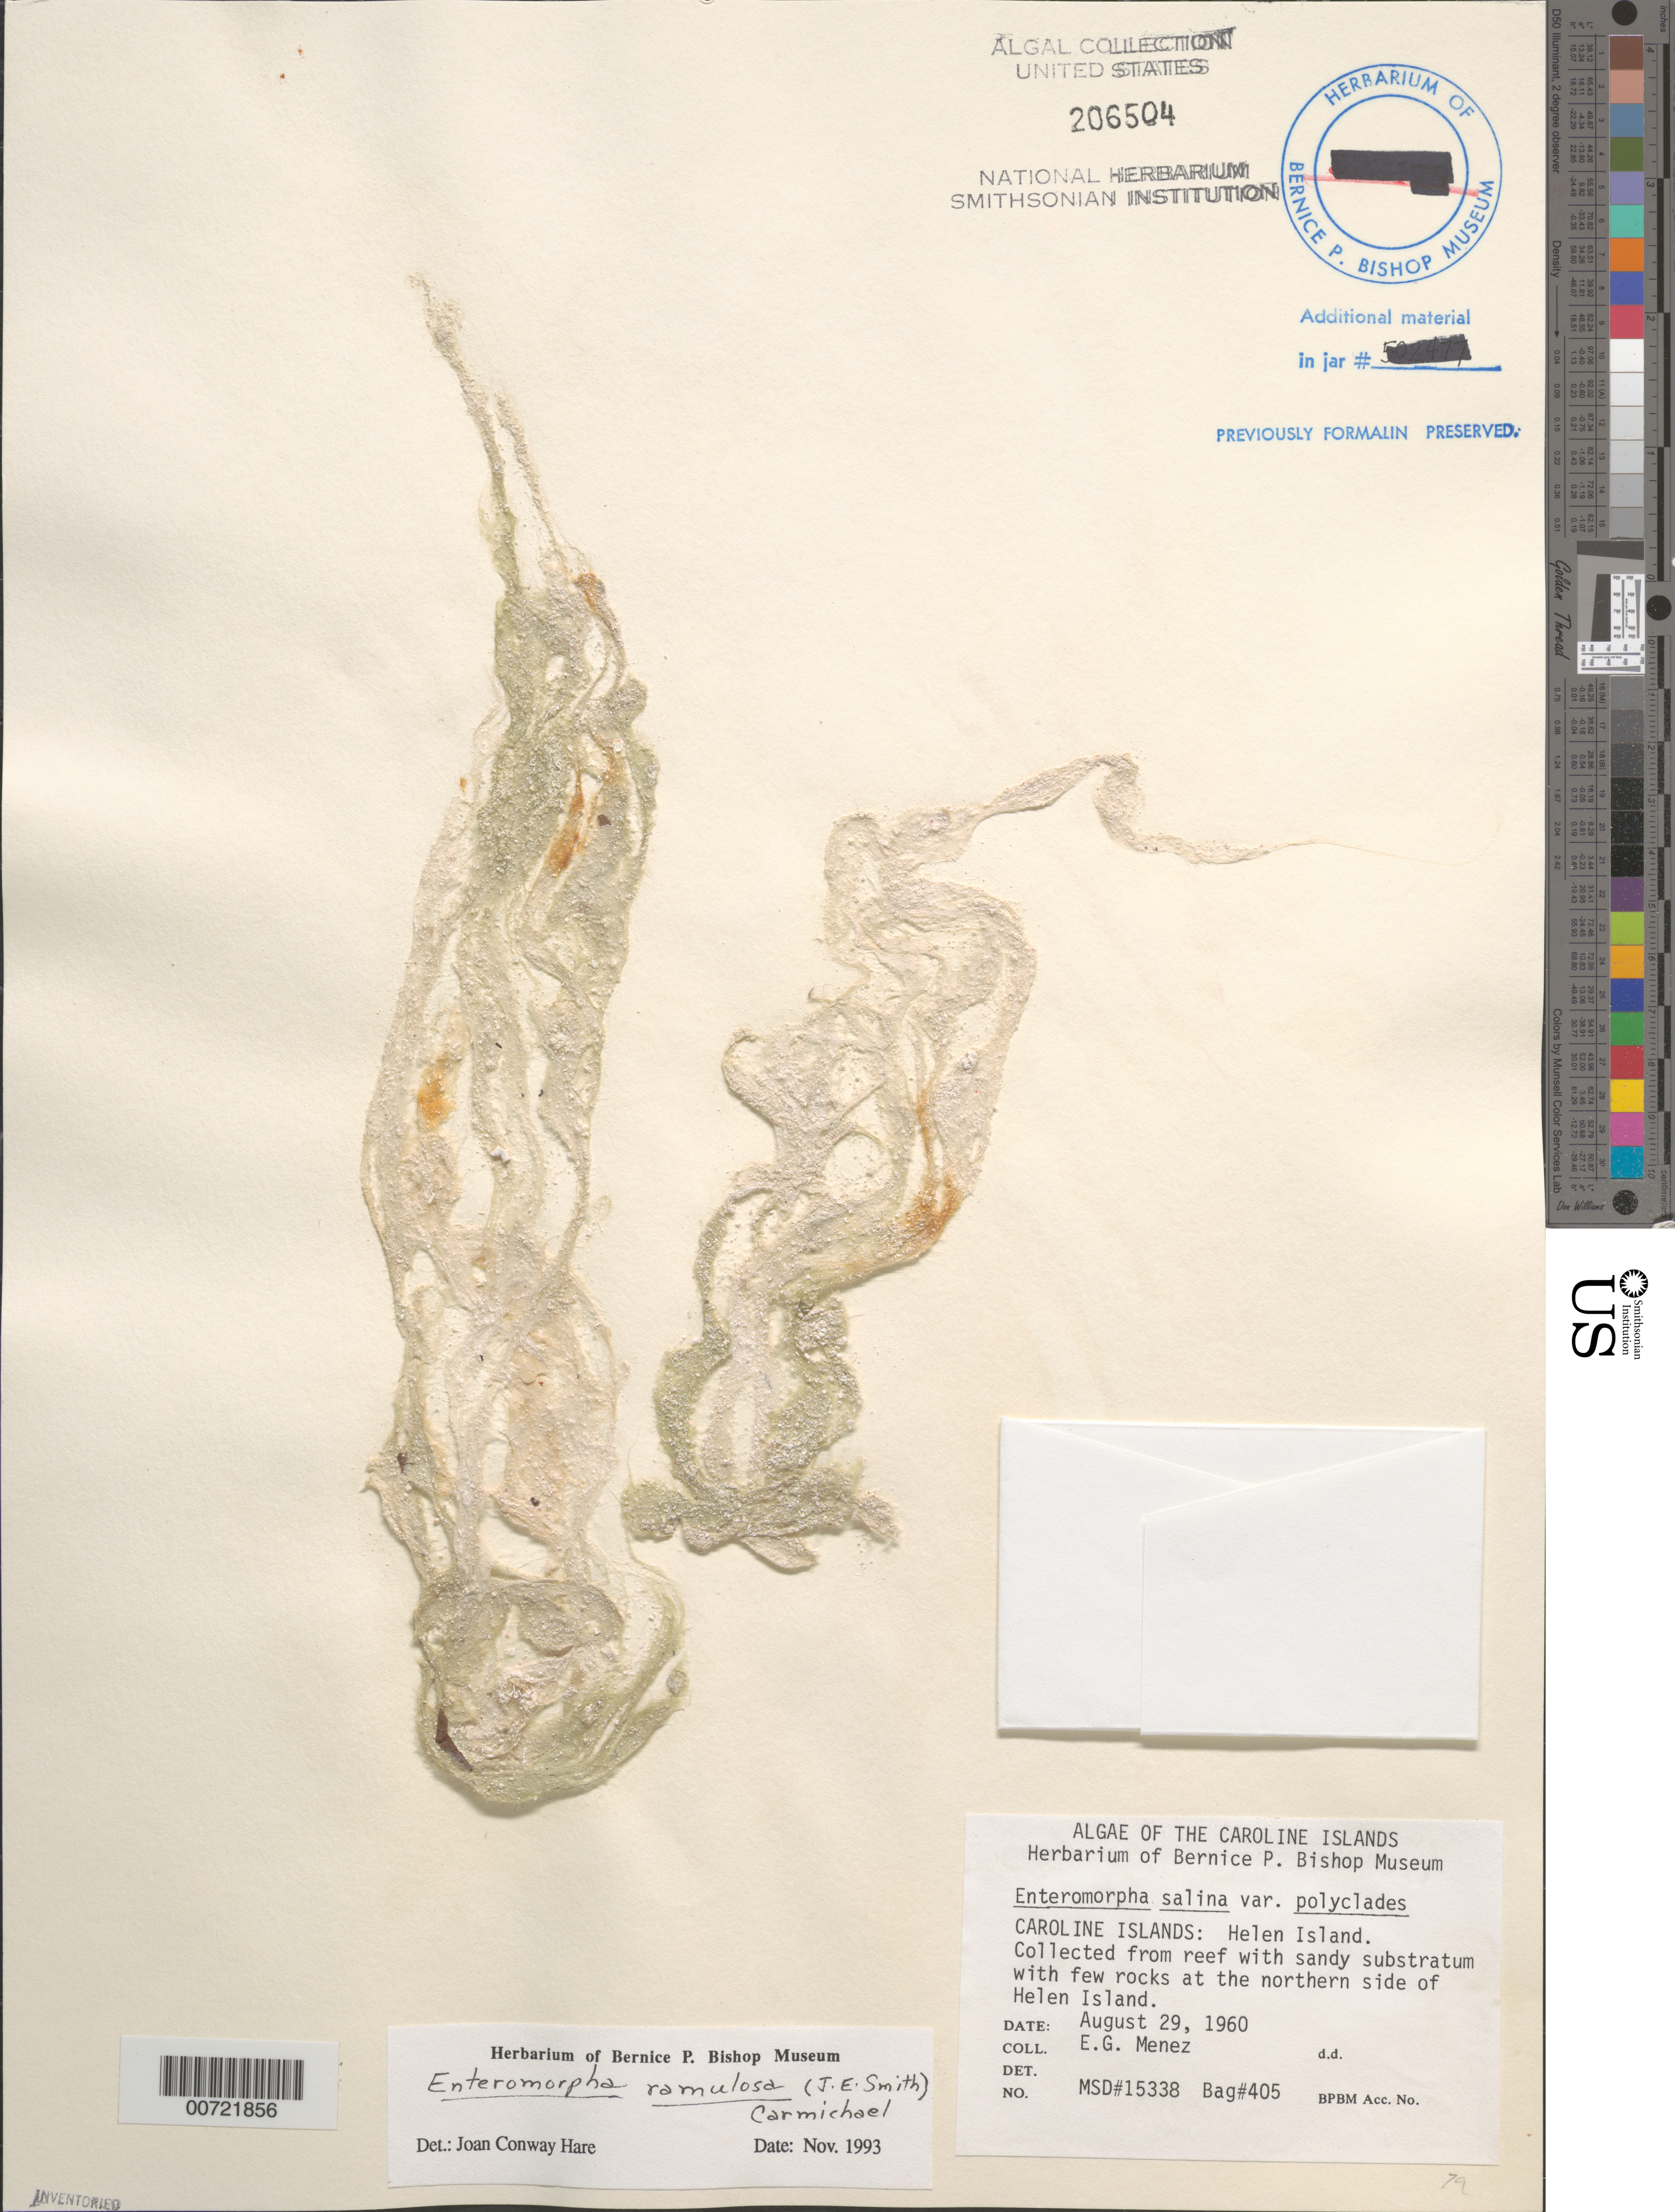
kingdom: Plantae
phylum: Chlorophyta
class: Ulvophyceae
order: Ulvales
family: Ulvaceae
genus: Ulva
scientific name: Ulva clathrata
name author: (Roth) C. Agardh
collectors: Meñez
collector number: MSD 15338 Bag 405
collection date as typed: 29 Aug 1960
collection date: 1960-08-29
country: Palau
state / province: Belau Outliers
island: Helen Atoll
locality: reef, N side of Helen Reef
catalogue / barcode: US 206504